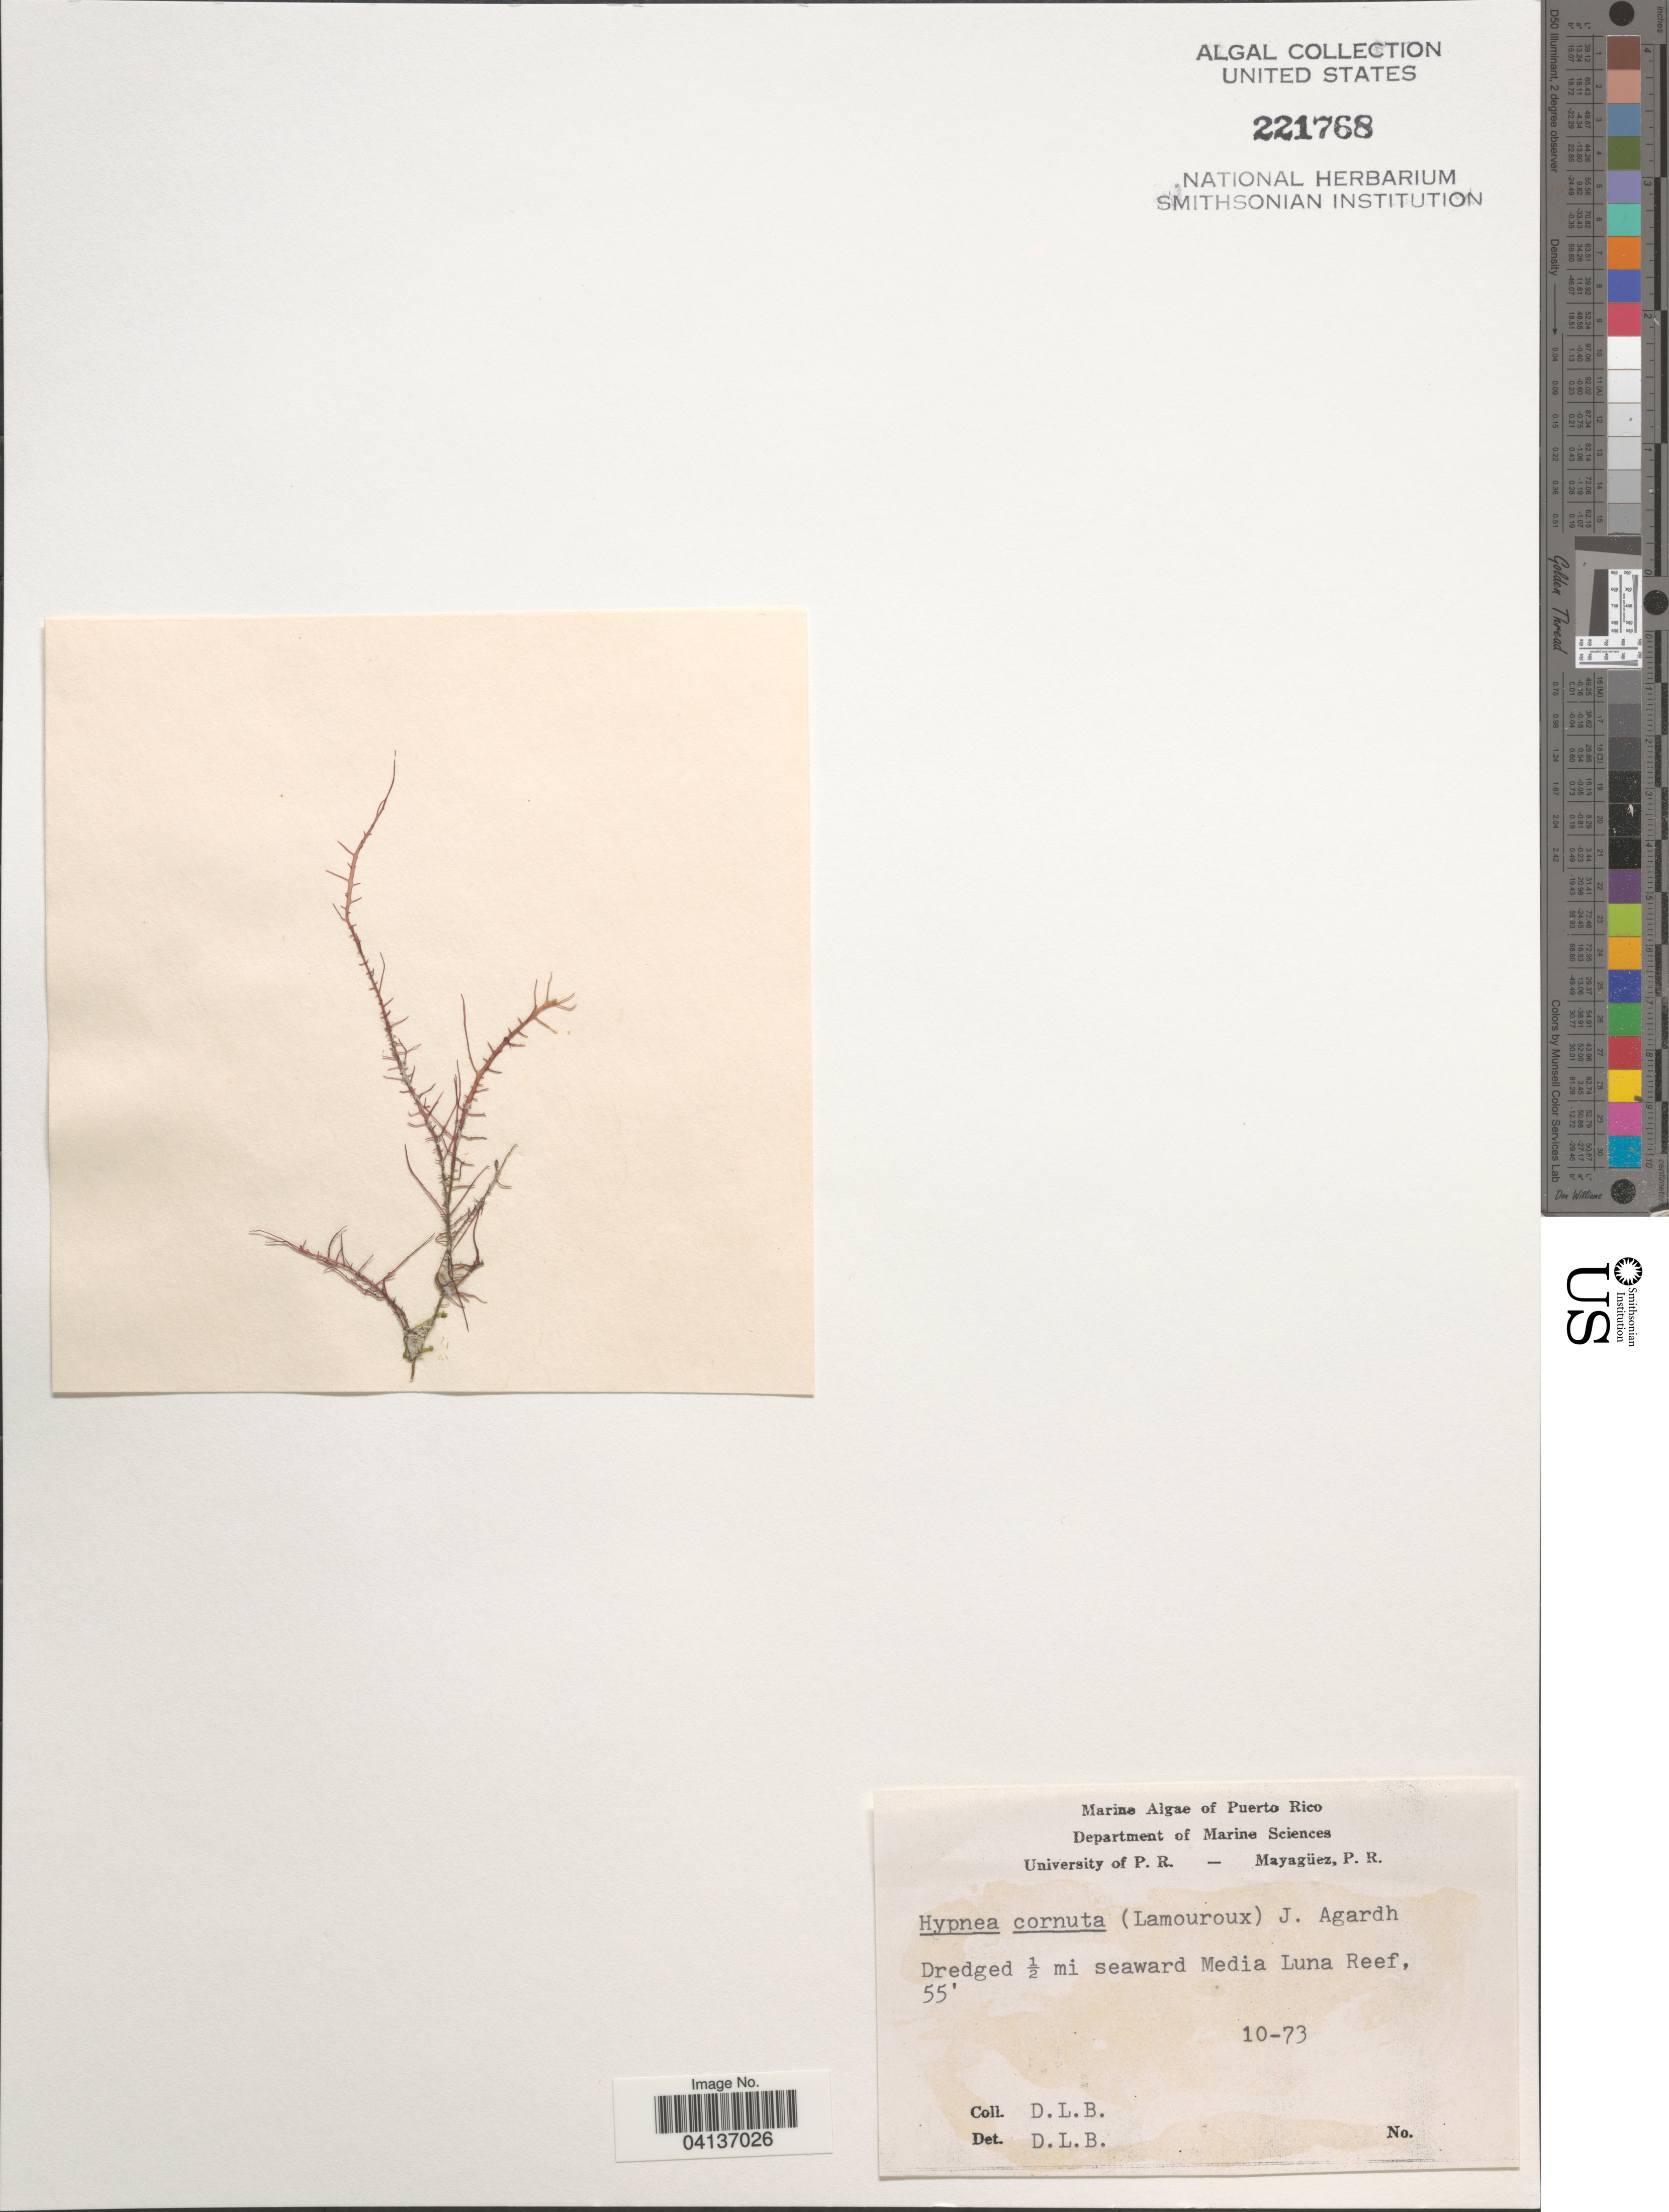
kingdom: Plantae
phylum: Rhodophyta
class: Florideophyceae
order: Gigartinales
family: Cystocloniaceae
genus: Hypnea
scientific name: Hypnea cornuta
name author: (Kütz.) J. Agardh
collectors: D. L. B.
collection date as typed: Transcribed d/m/y: /10/73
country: Puerto Rico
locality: Dredged ½ mi seaward Media Luna Reef.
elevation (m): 17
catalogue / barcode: US 221768